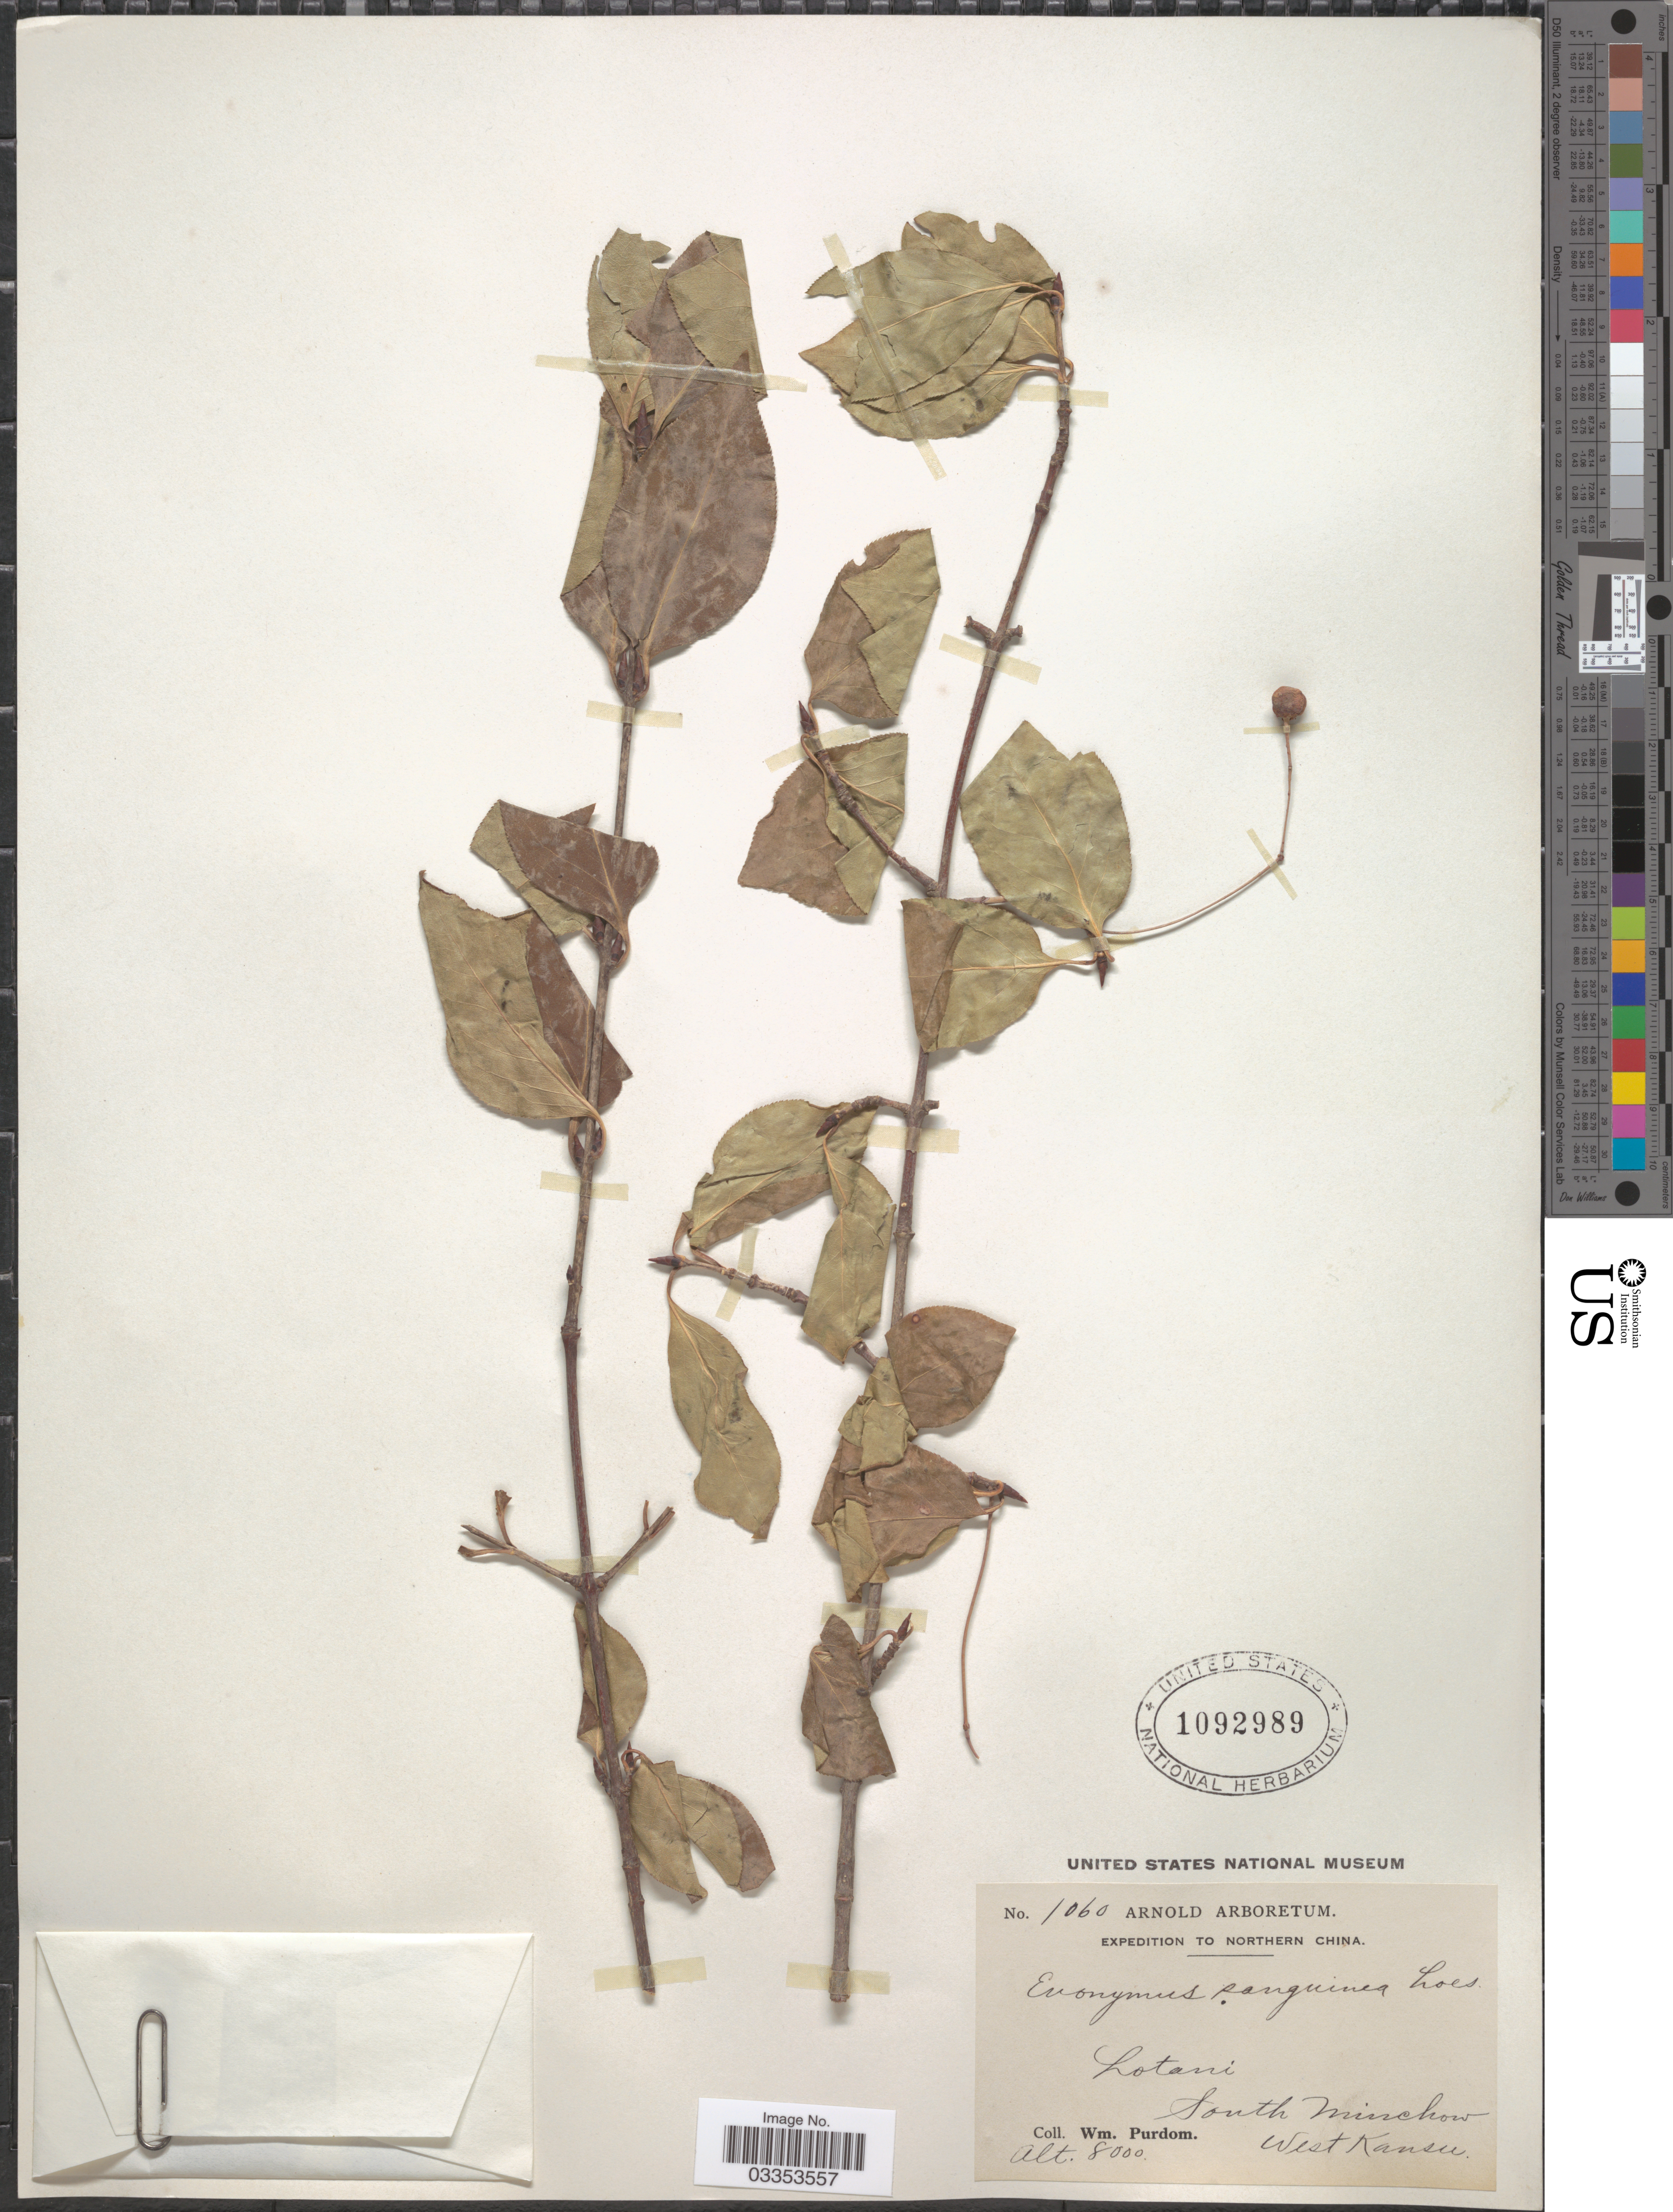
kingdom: Plantae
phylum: Tracheophyta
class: Magnoliopsida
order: Celastrales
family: Celastraceae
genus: Euonymus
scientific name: Euonymus sanguineus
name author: Loes.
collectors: W. Purdom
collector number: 1060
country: China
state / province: Gansu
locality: Northern China. Lotani. South Minchow. West Kansu.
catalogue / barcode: US 1092989